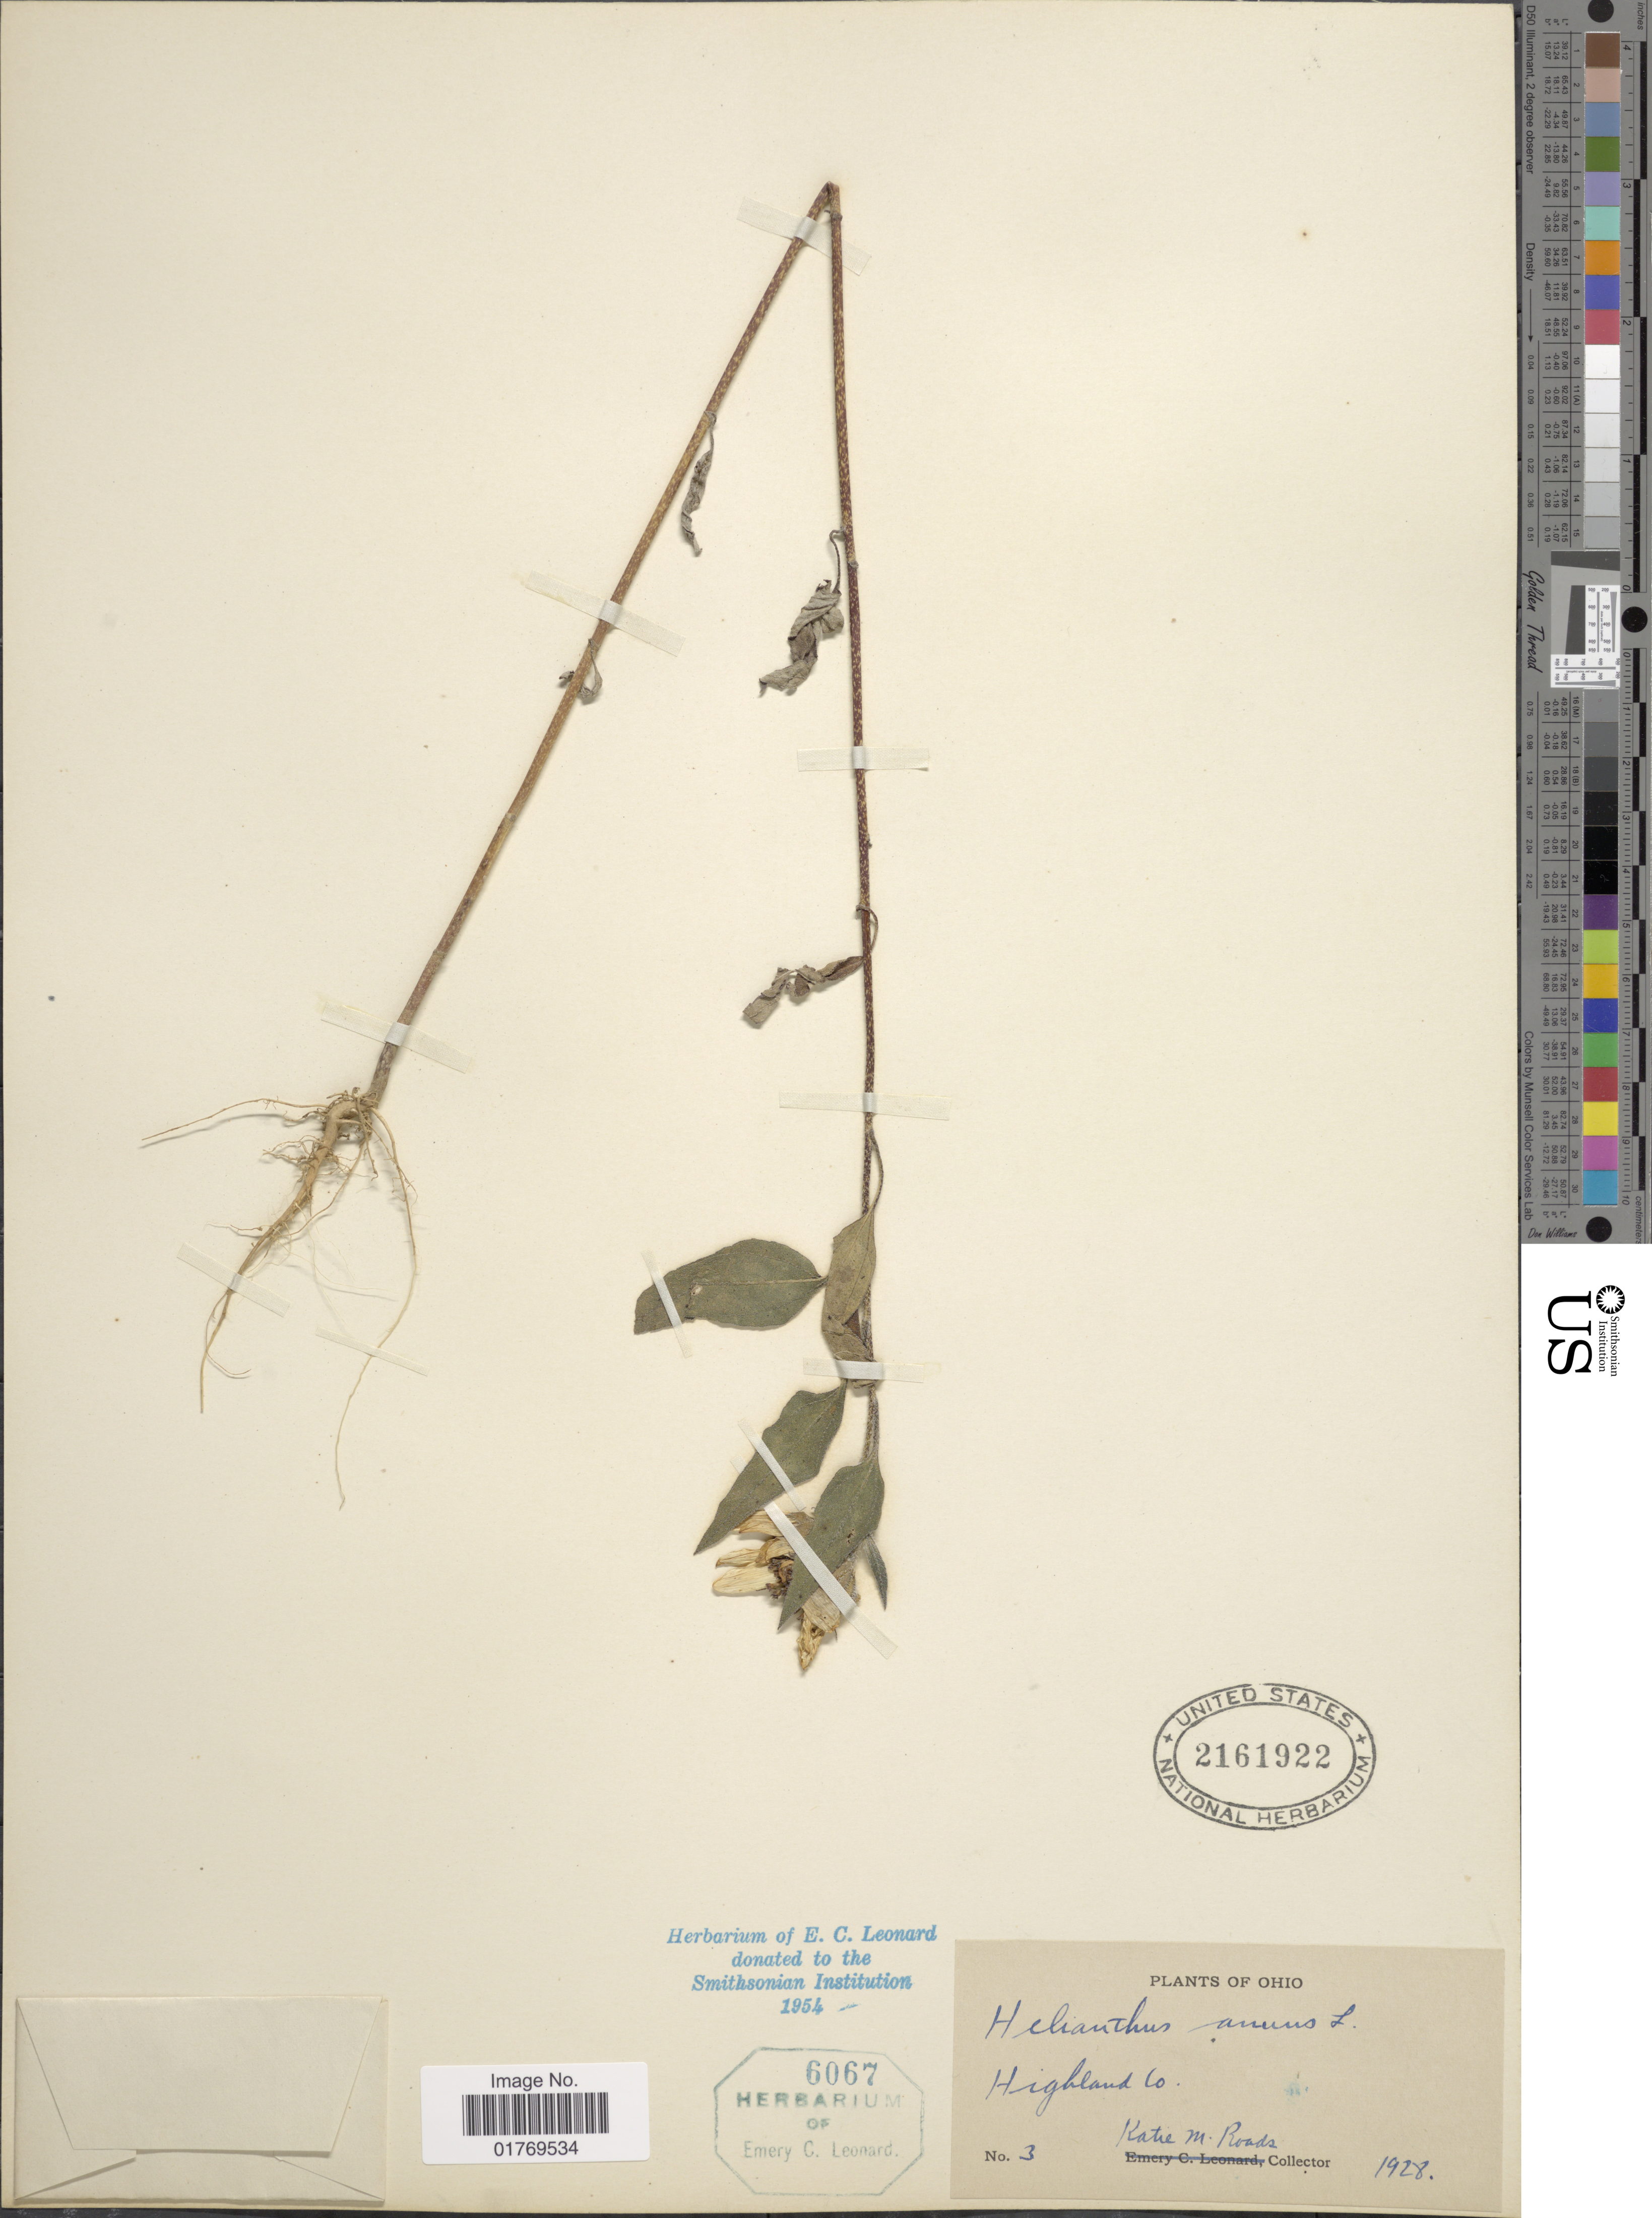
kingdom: Plantae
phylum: Tracheophyta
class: Magnoliopsida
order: Asterales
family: Asteraceae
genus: Helianthus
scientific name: Helianthus annuus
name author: L.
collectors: K. Roads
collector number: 3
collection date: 1928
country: United States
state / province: Ohio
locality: Highland Co.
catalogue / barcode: US 2161922